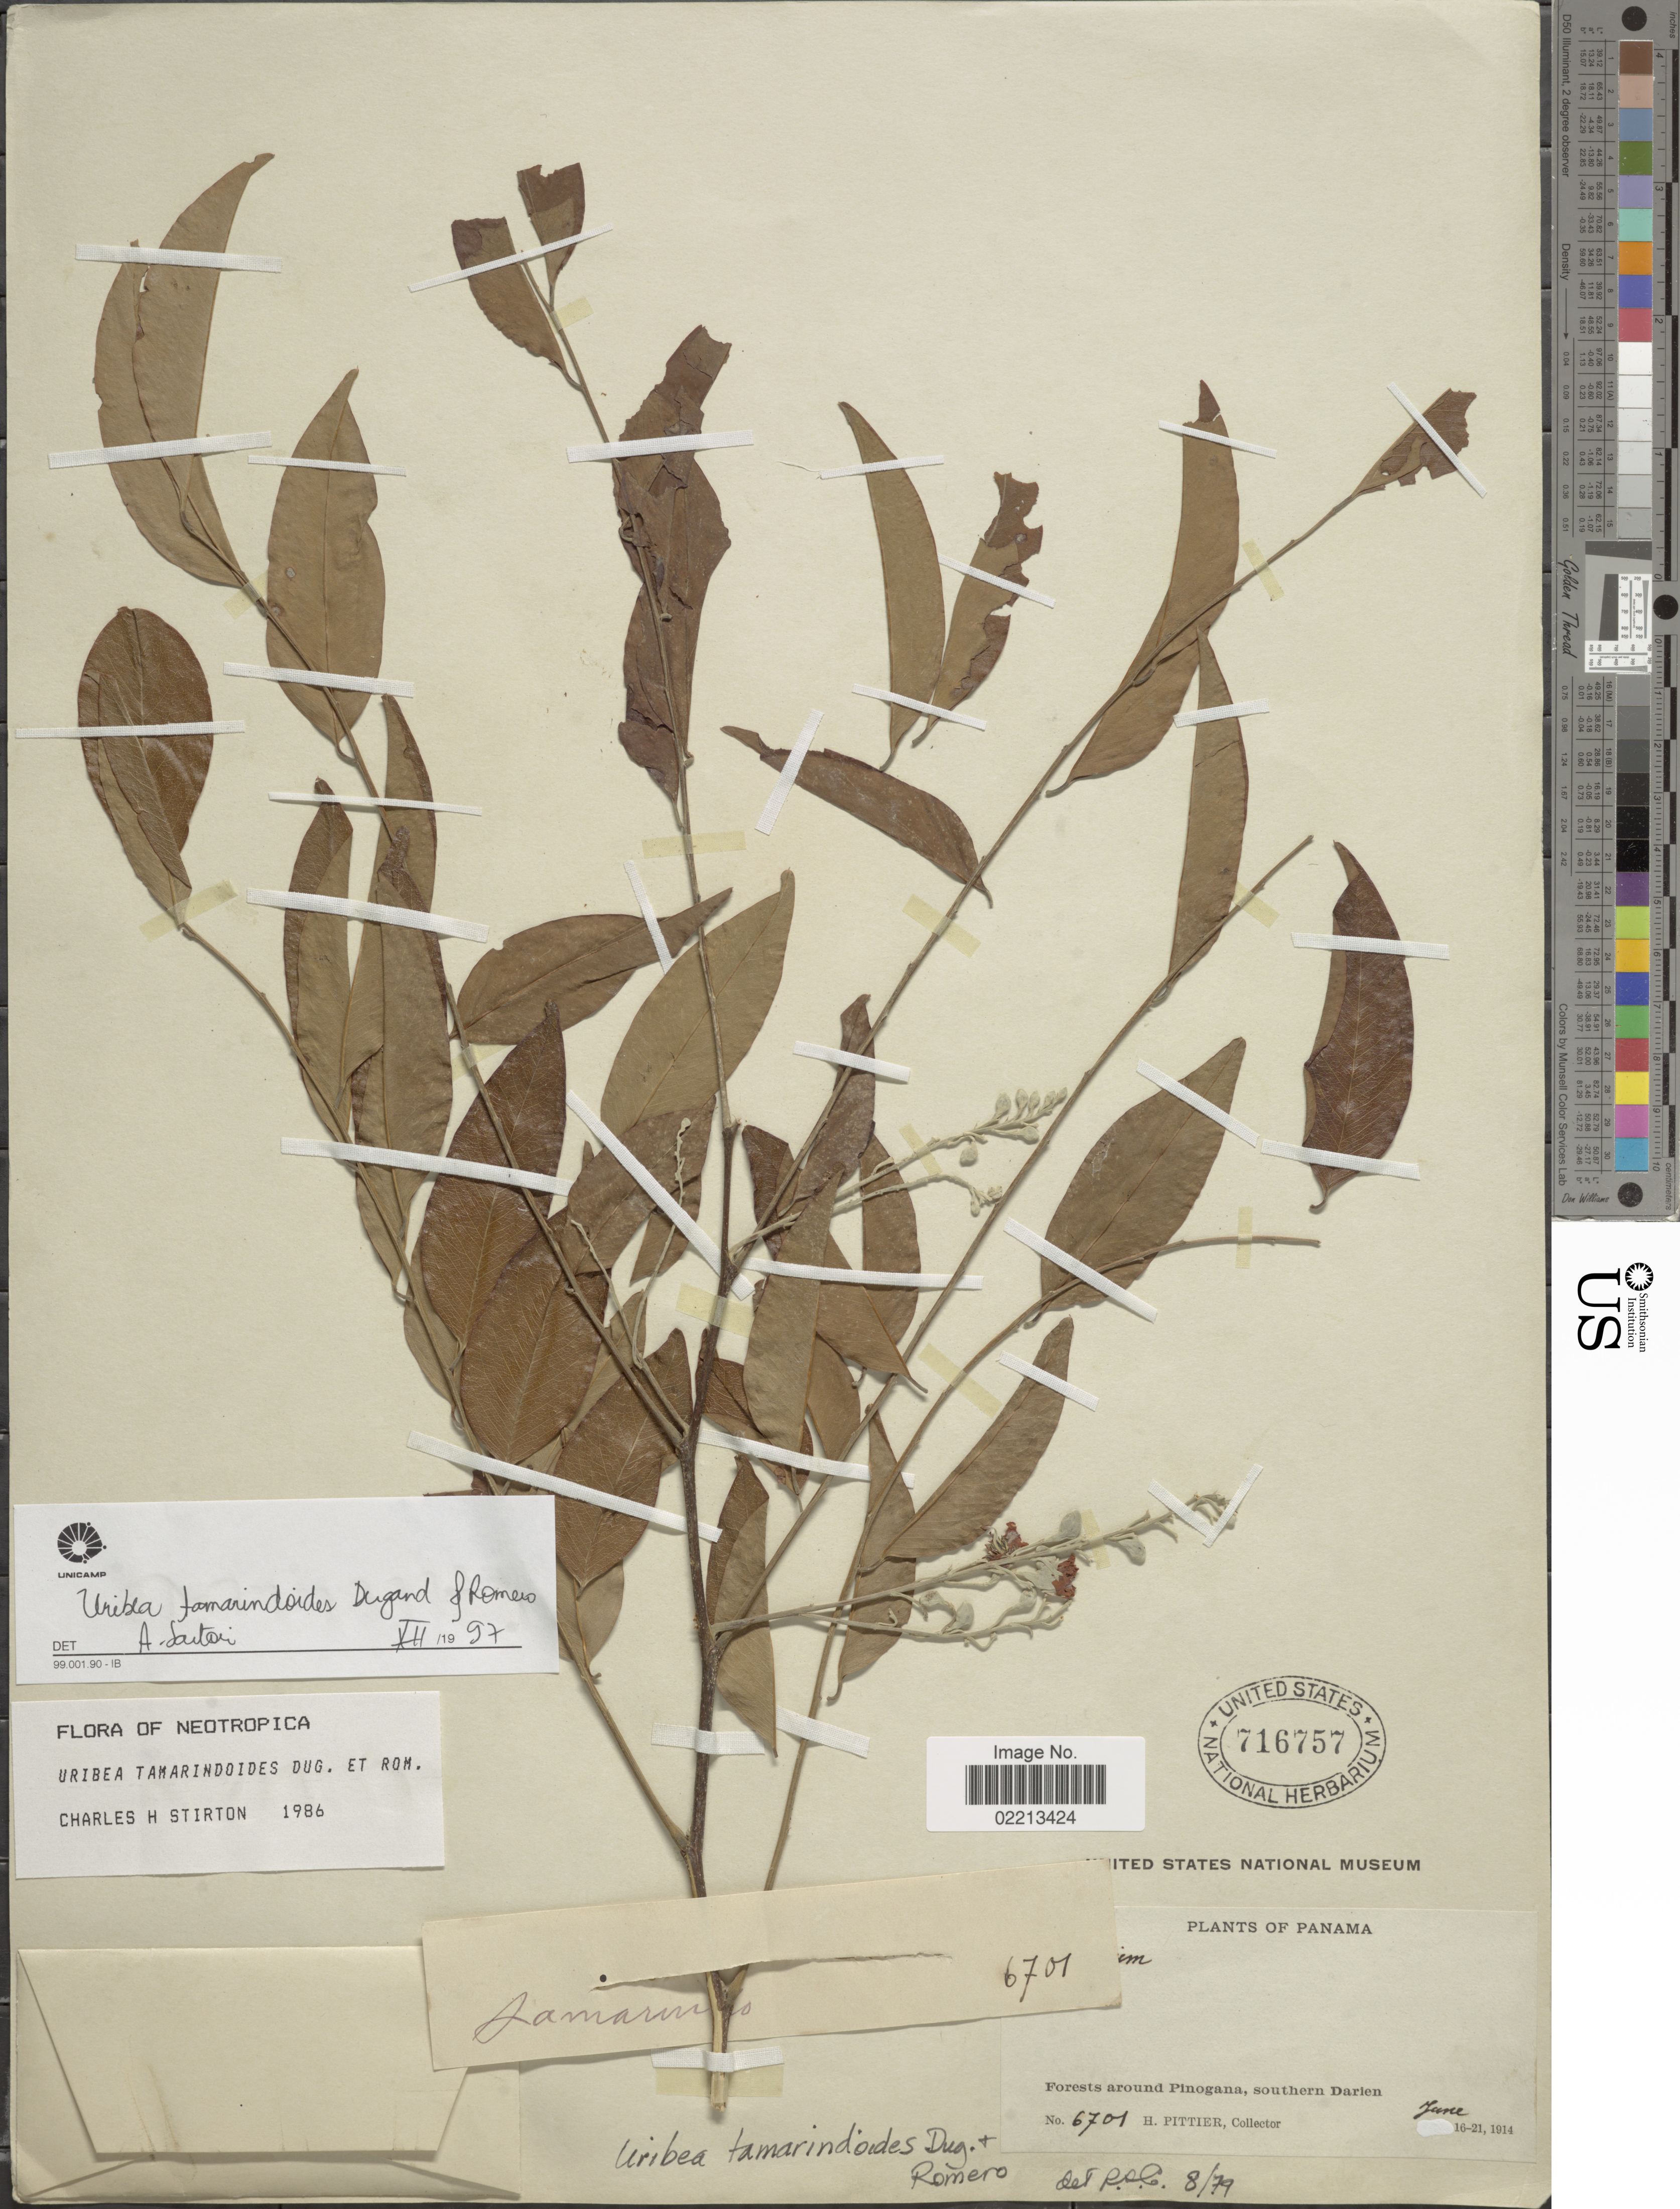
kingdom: Plantae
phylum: Tracheophyta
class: Magnoliopsida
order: Fabales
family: Fabaceae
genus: Uribea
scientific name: Uribea tamarindoides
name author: Dugand G. & Romero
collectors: H. F. Pittier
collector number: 6701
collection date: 1914-06-16/1914-06-21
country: Panama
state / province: Darién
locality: Forests around Pinogana, Southern Darien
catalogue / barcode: US 716757